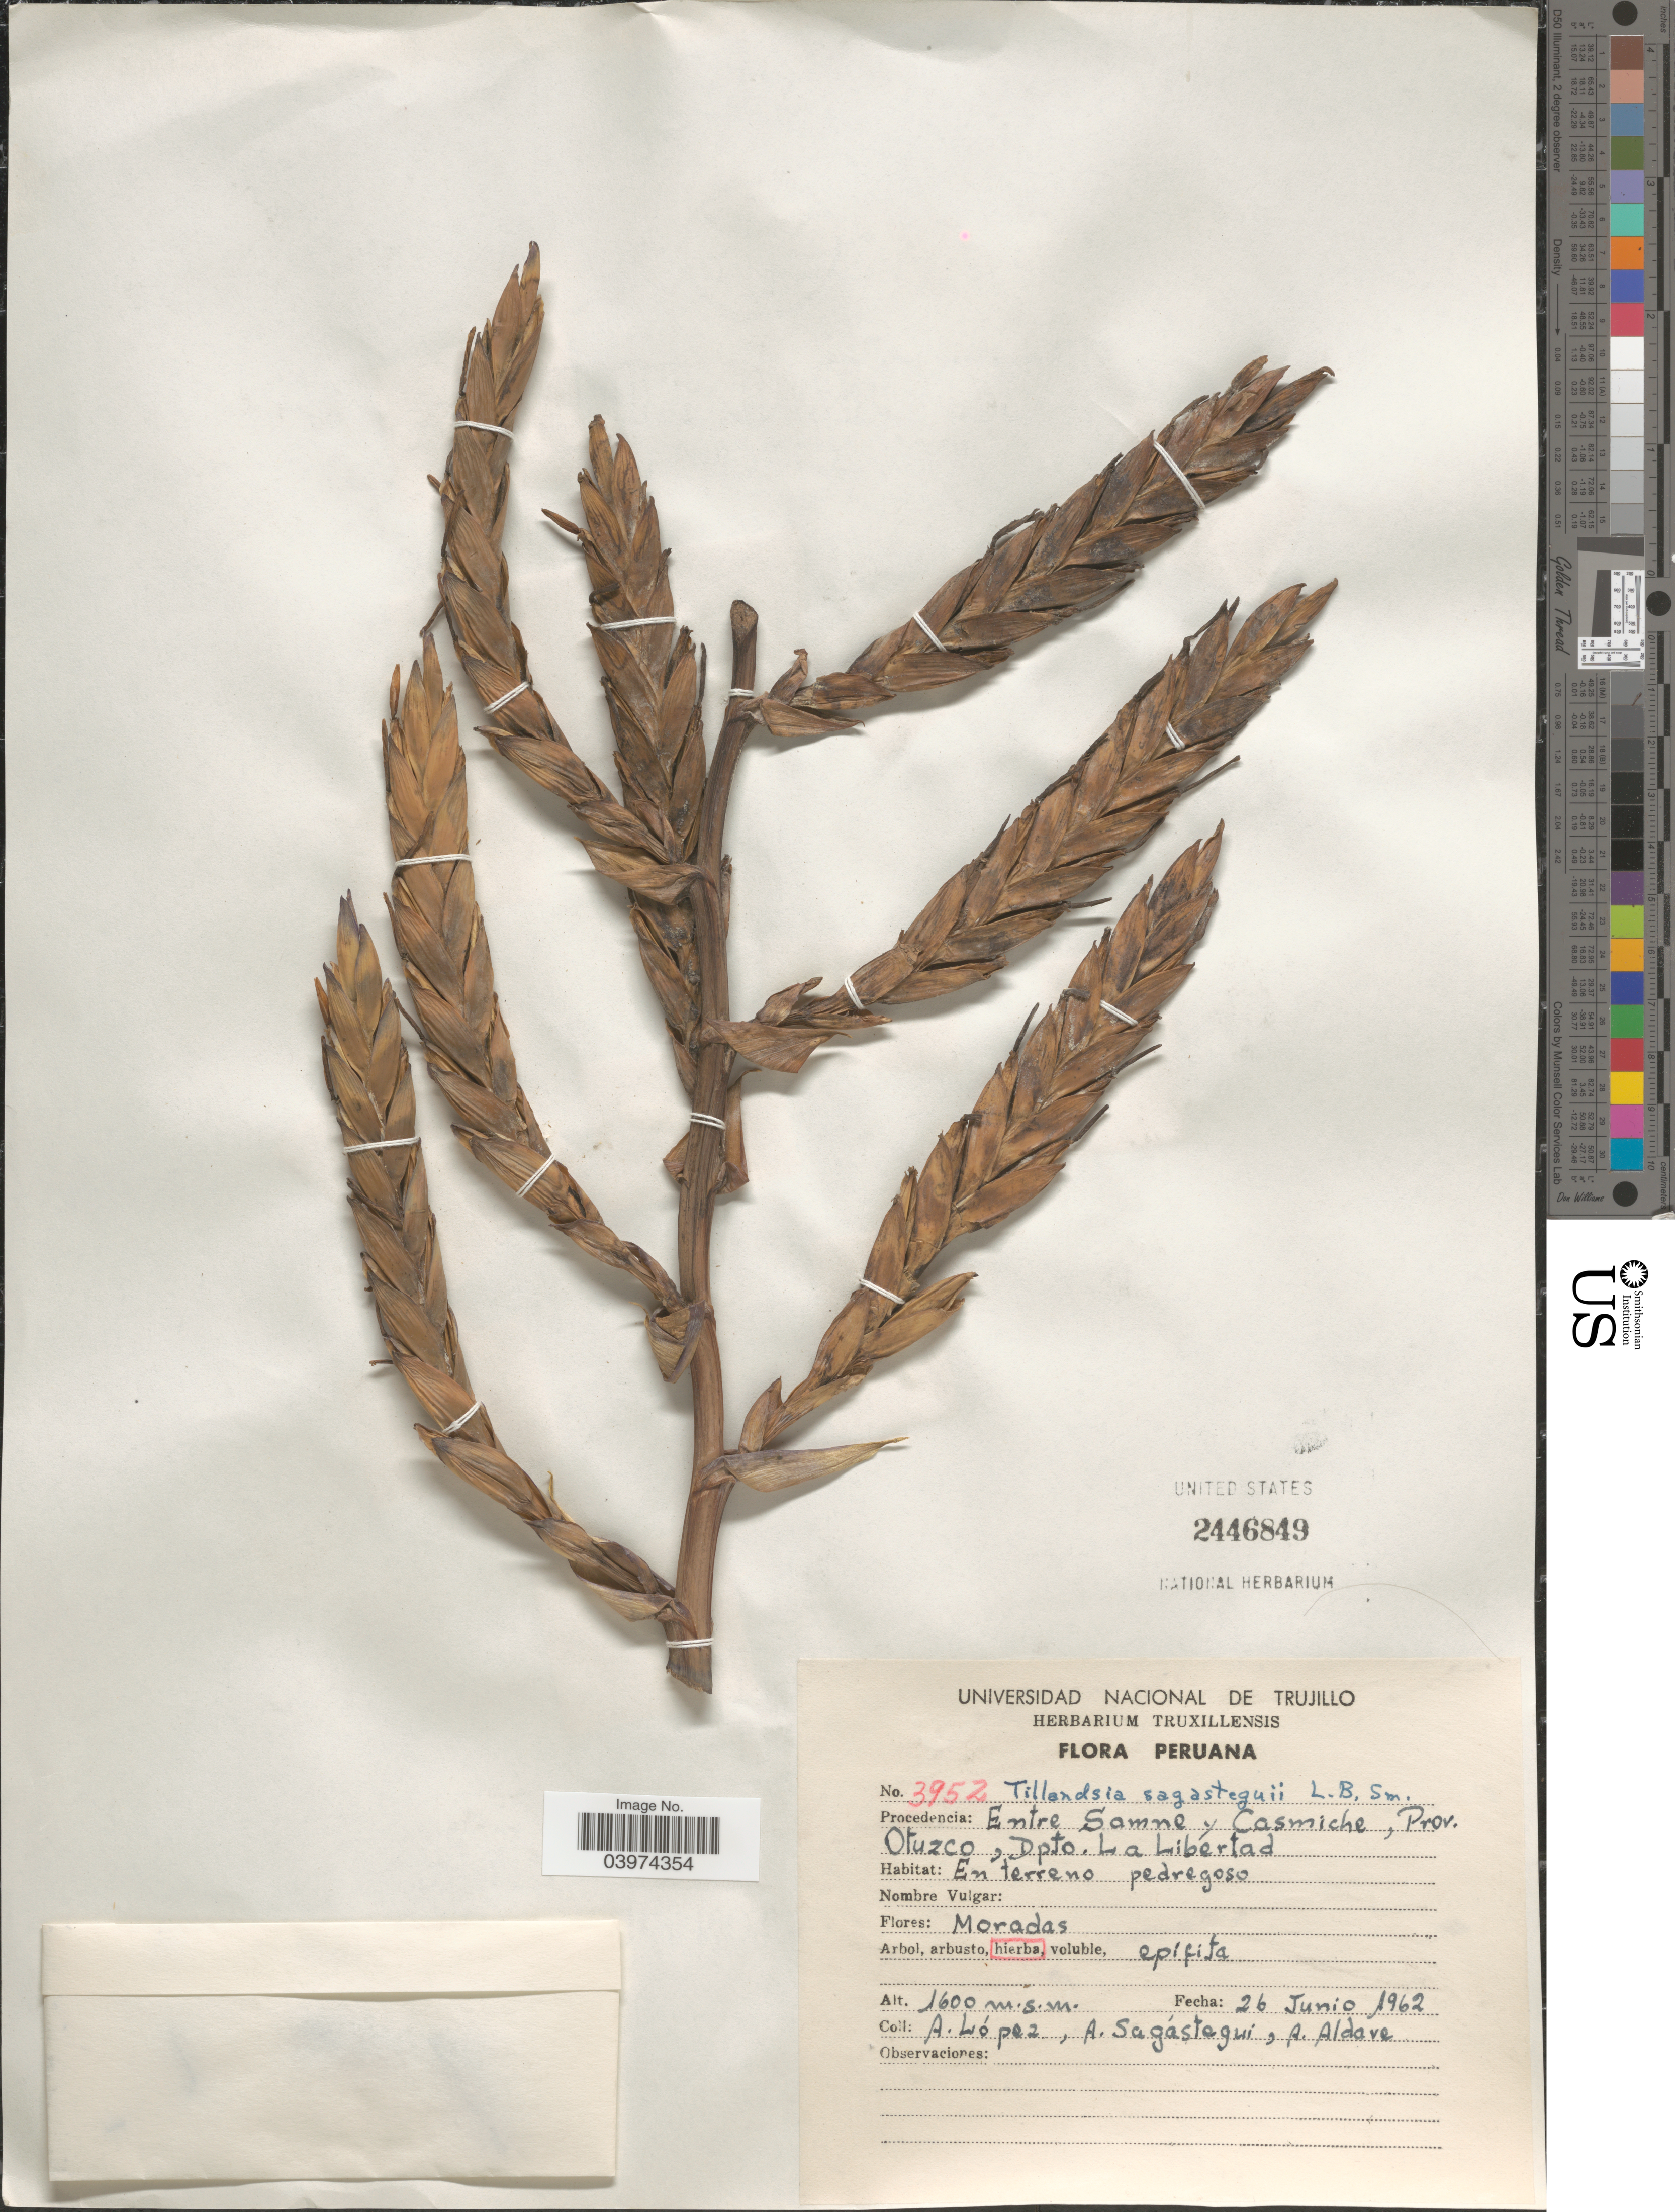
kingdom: Plantae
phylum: Tracheophyta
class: Liliopsida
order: Poales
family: Bromeliaceae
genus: Tillandsia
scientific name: Tillandsia sagasteguii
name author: L.B. Sm.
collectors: A. López, A. Sagastegui & A. Aldave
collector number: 3952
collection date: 1962-06-26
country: Peru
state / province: La Libertad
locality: Procedencia: Entre Samne y Casmiche, Prov. Otuzco, Dpto. La Libertad.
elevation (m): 1600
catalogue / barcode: US 2446849